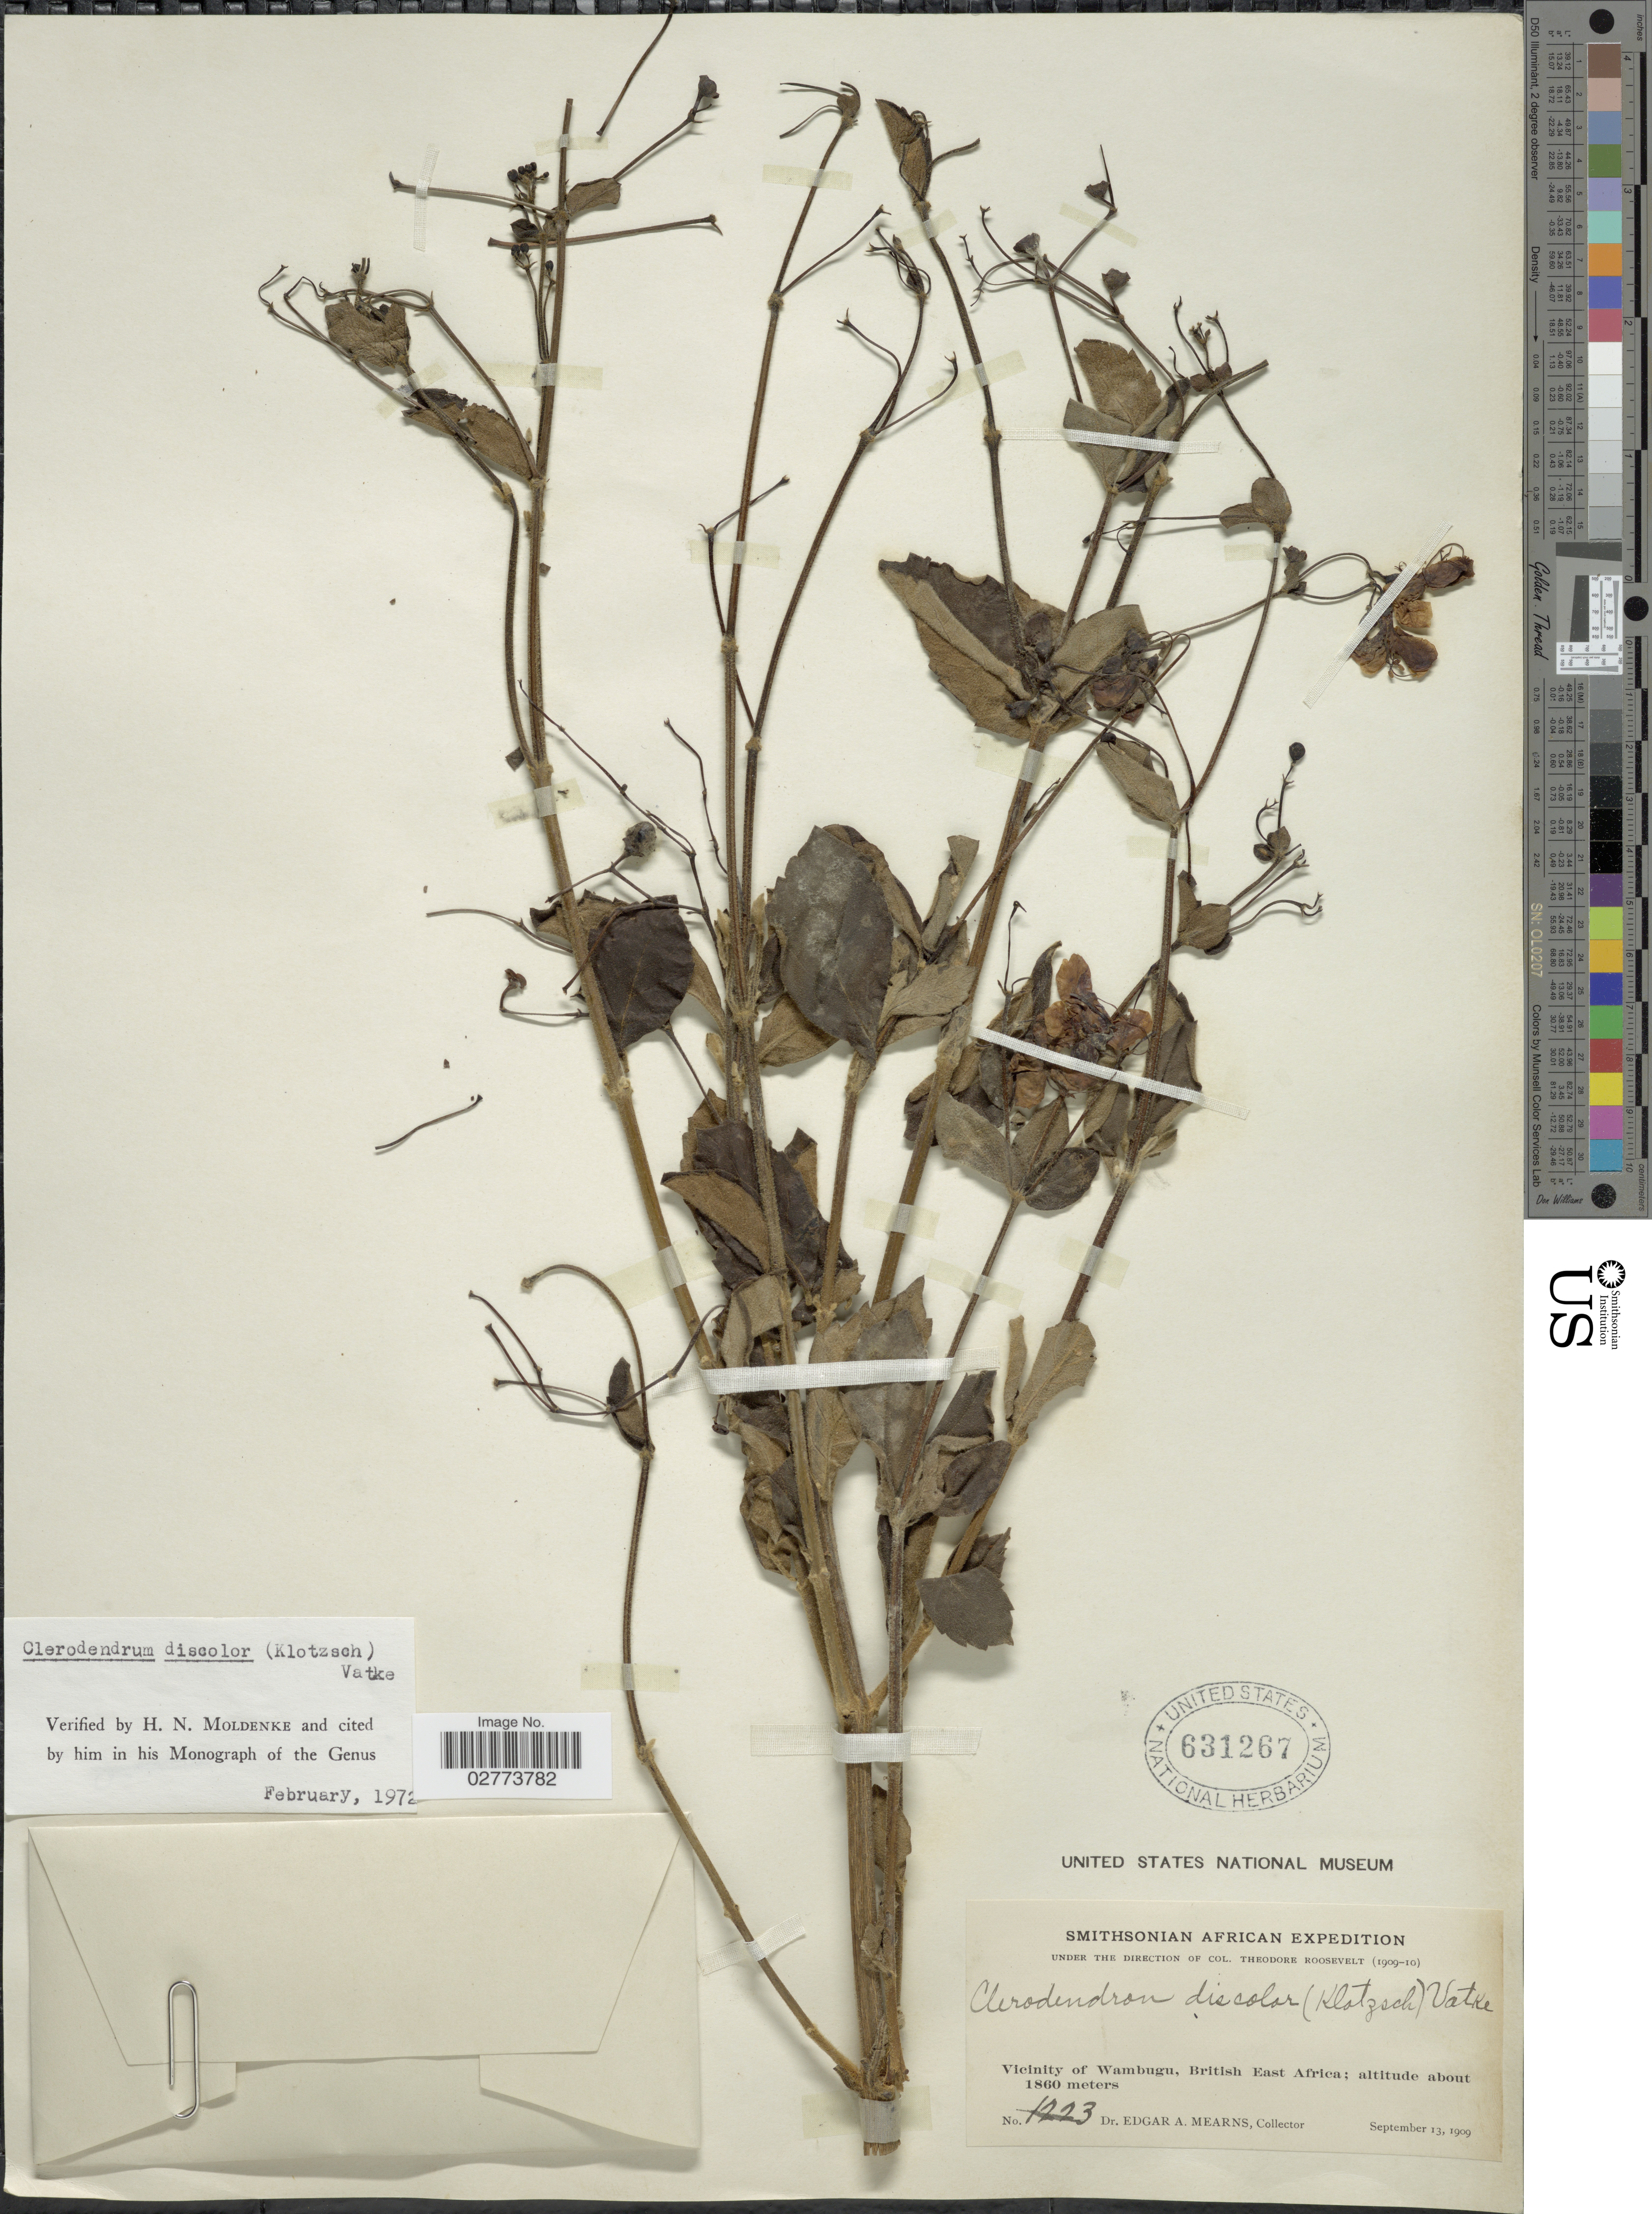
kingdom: Plantae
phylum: Tracheophyta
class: Magnoliopsida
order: Lamiales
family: Lamiaceae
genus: Clerodendrum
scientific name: Clerodendrum discolor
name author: (Klotzsch) Vatke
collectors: E. A. Mearns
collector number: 1223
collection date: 1909-09-13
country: Kenya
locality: Vicinity of Wambugu, British East Africa. Africa.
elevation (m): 1860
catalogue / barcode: US 631267